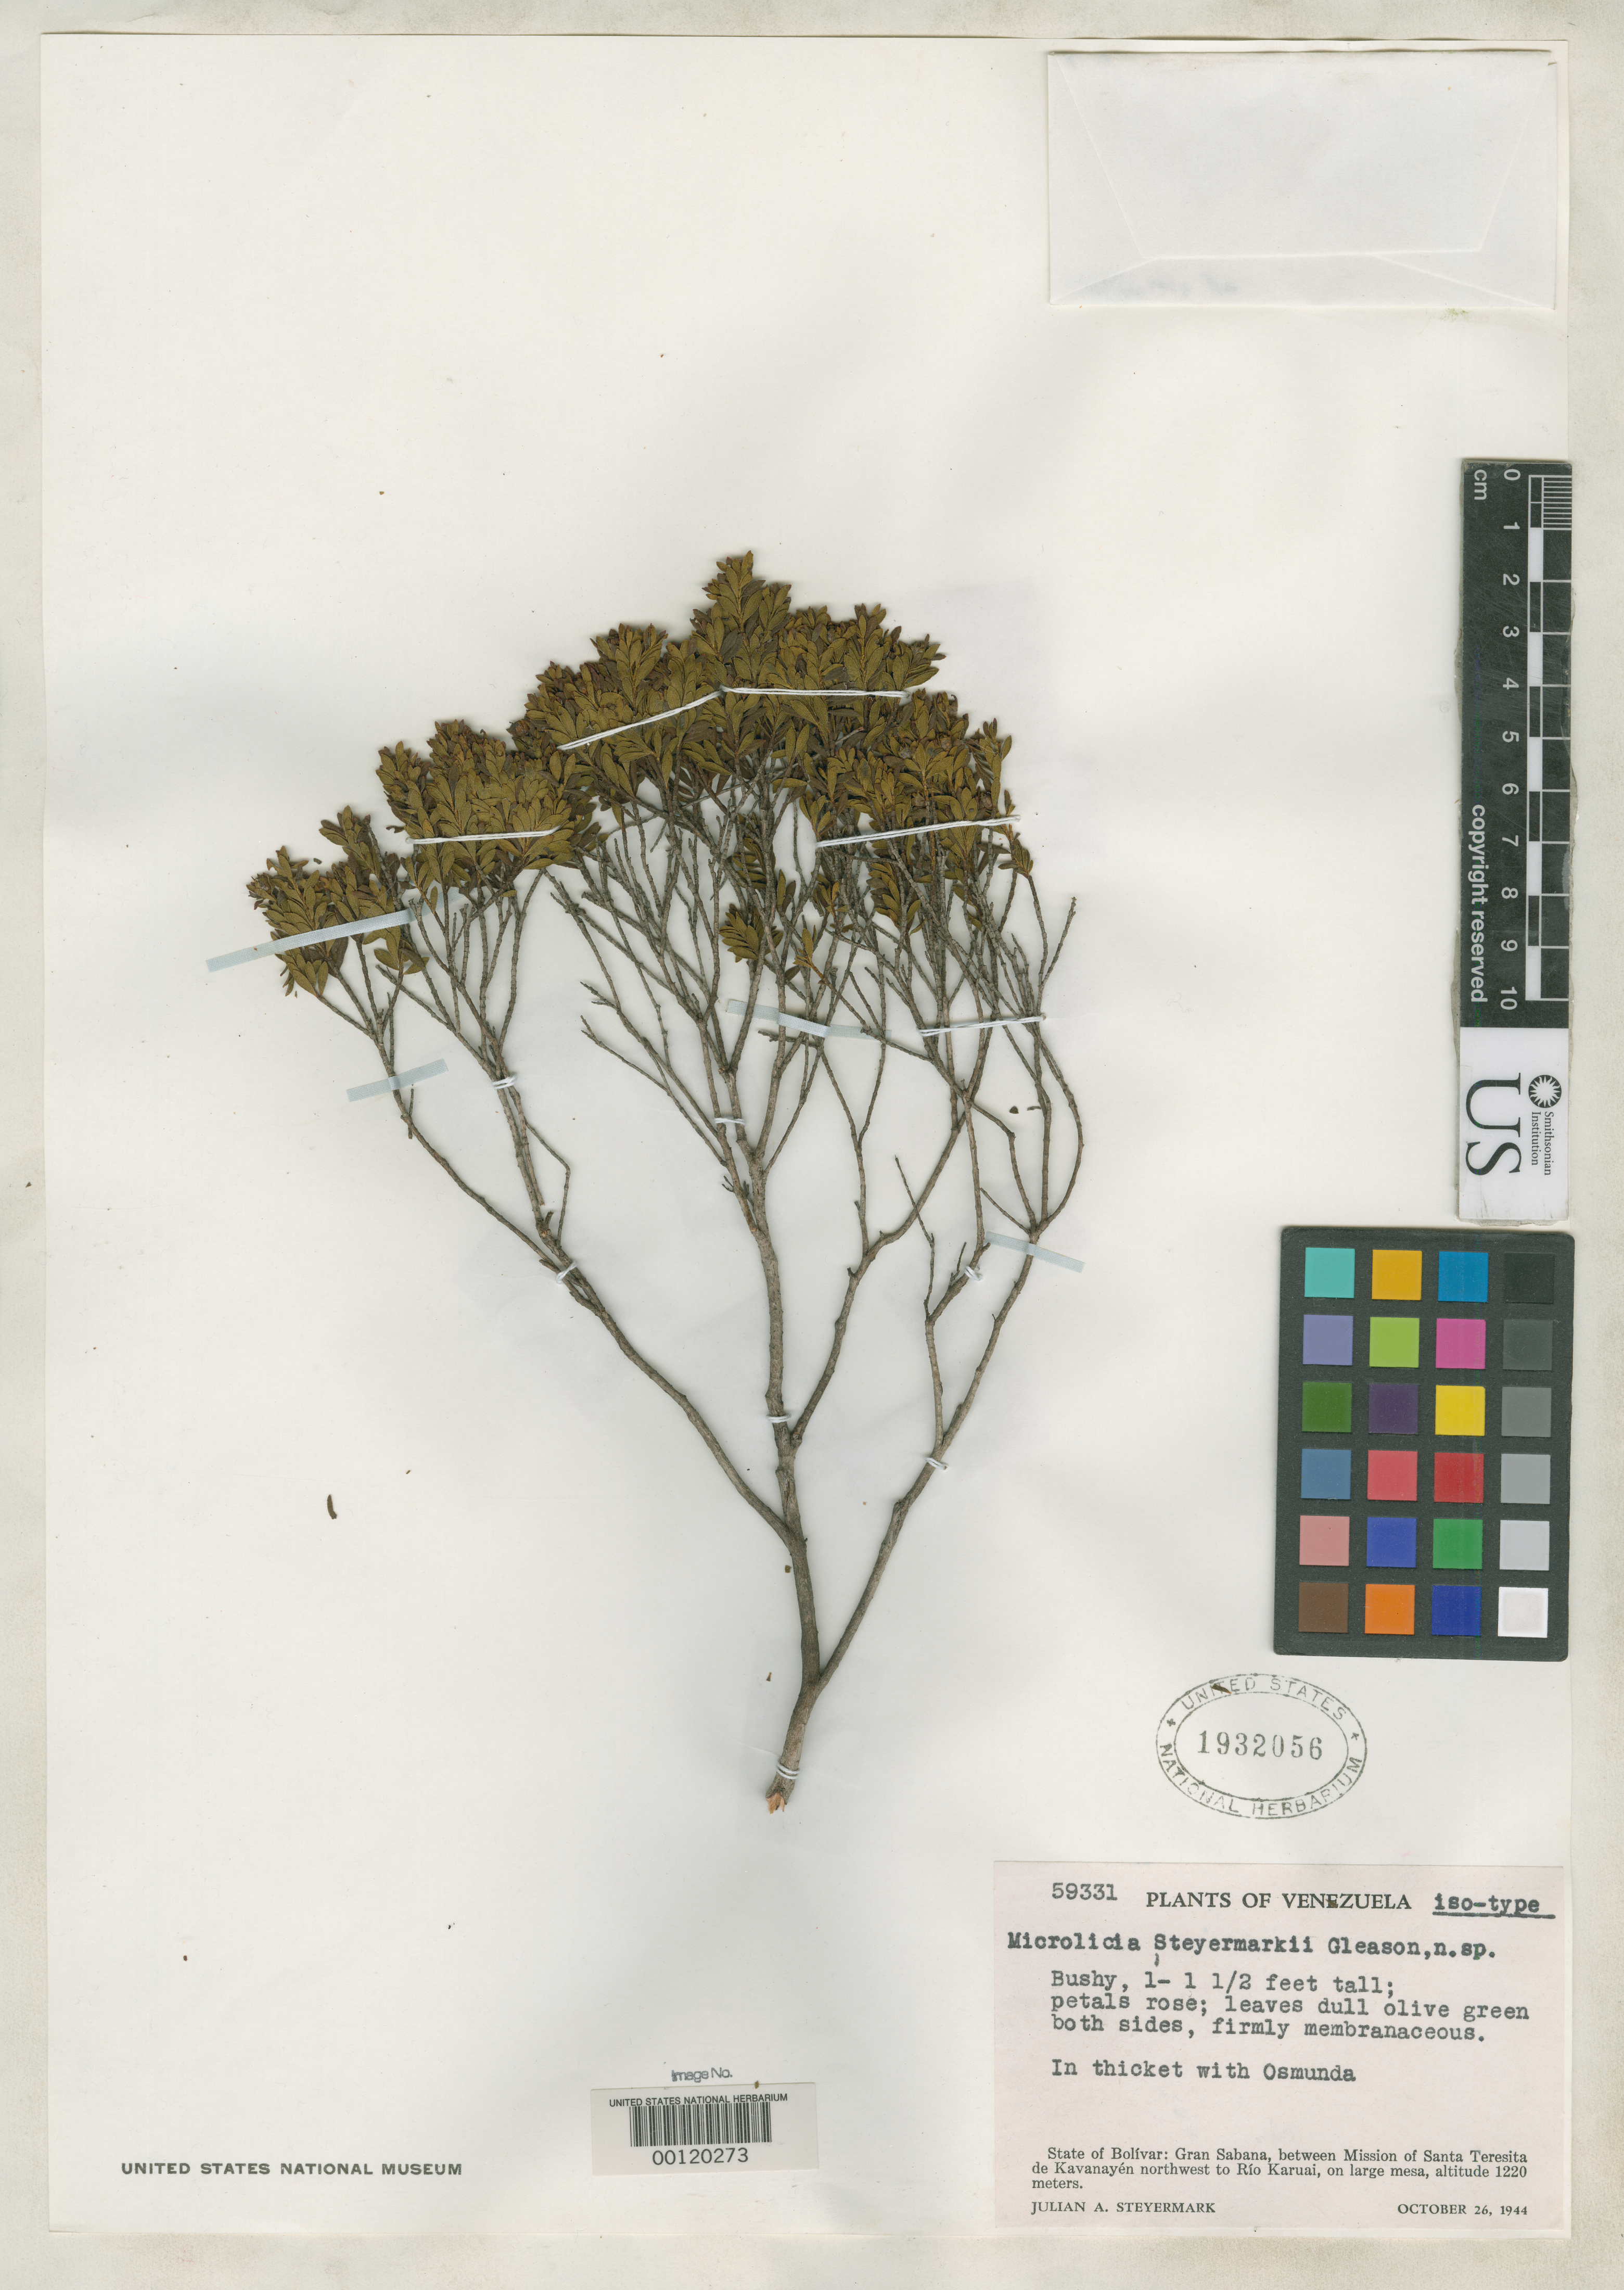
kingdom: Plantae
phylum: Tracheophyta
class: Magnoliopsida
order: Myrtales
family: Melastomataceae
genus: Microlicia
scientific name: Microlicia steyermarkii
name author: Gleason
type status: Isotype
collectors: J. Steyermark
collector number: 59331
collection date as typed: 26 Oct 1944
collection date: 1944-10-26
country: Venezuela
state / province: Bolivar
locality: Gran Sabana, between Mission of Santa Teresita de Kavanayen northwest to Rio Karuai.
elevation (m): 1220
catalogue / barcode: US 1932056